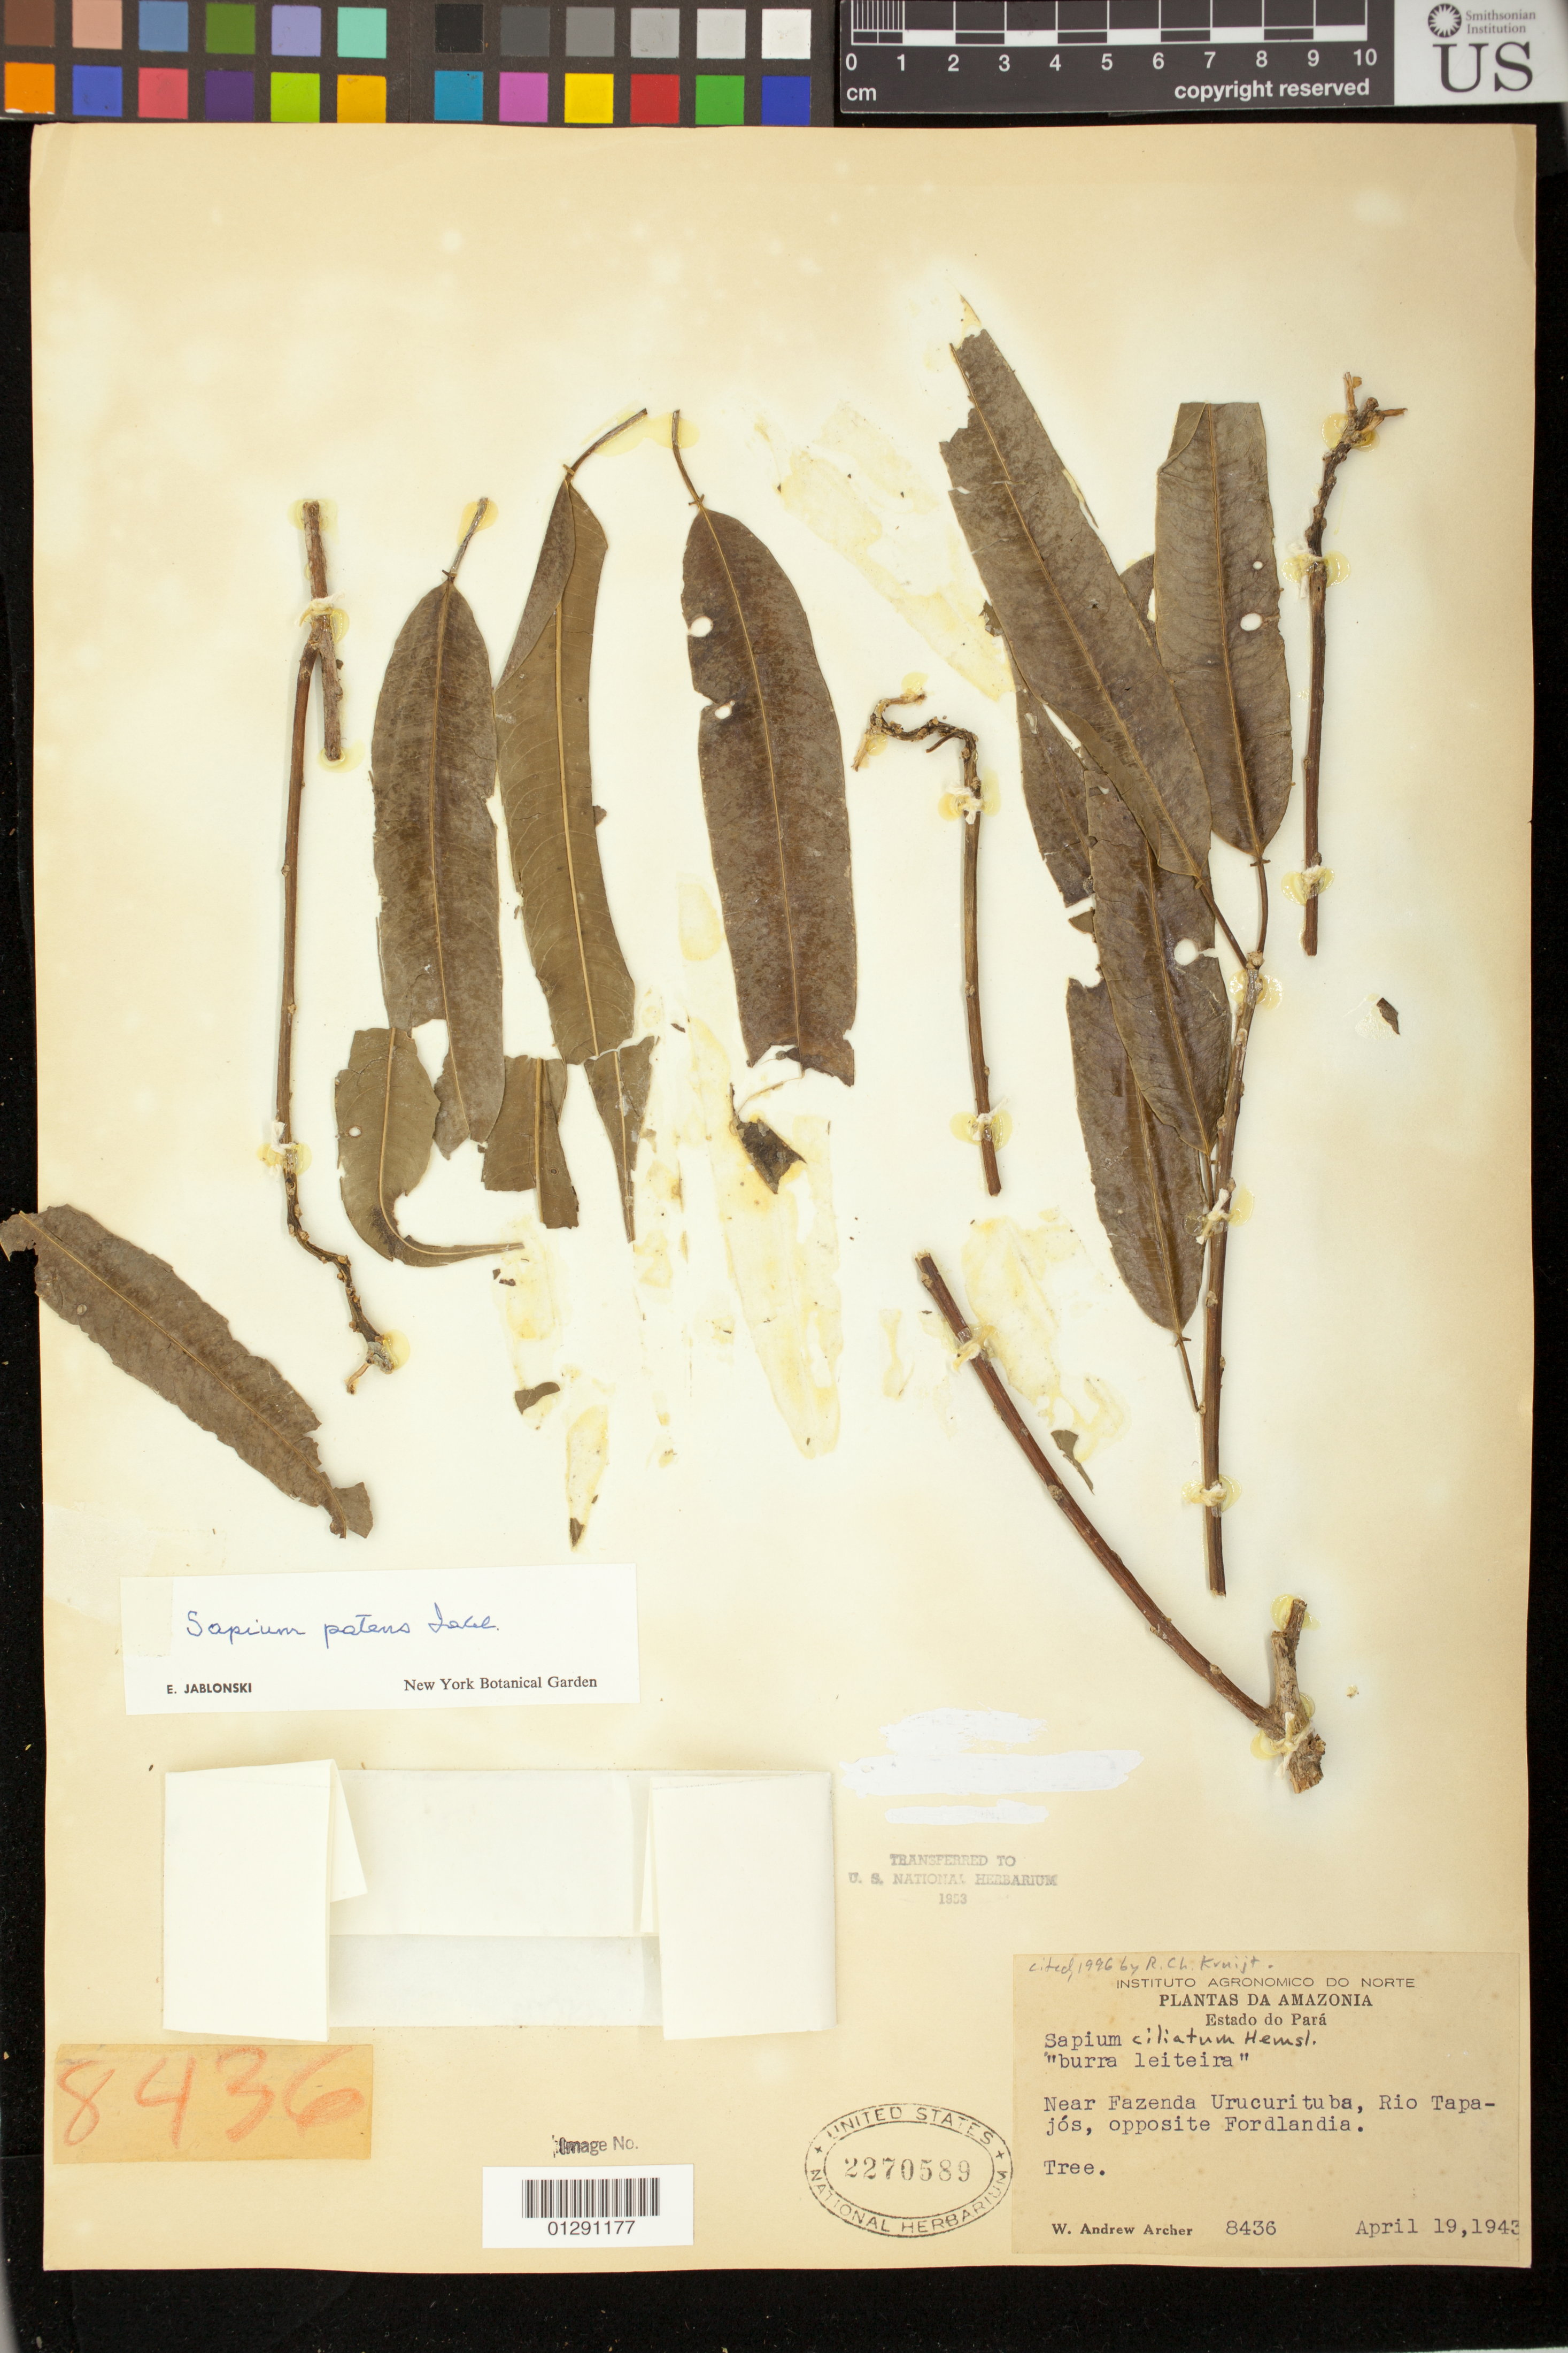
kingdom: Plantae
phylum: Tracheophyta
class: Magnoliopsida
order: Malpighiales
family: Euphorbiaceae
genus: Sapium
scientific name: Sapium ciliatum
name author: Hemsl.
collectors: W. A. Archer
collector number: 8436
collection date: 1943-04-19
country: Brazil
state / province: Para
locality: Near Fazenda Urucurituba, Rio Tapajos, Opposite Fordlandia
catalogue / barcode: US 2270589